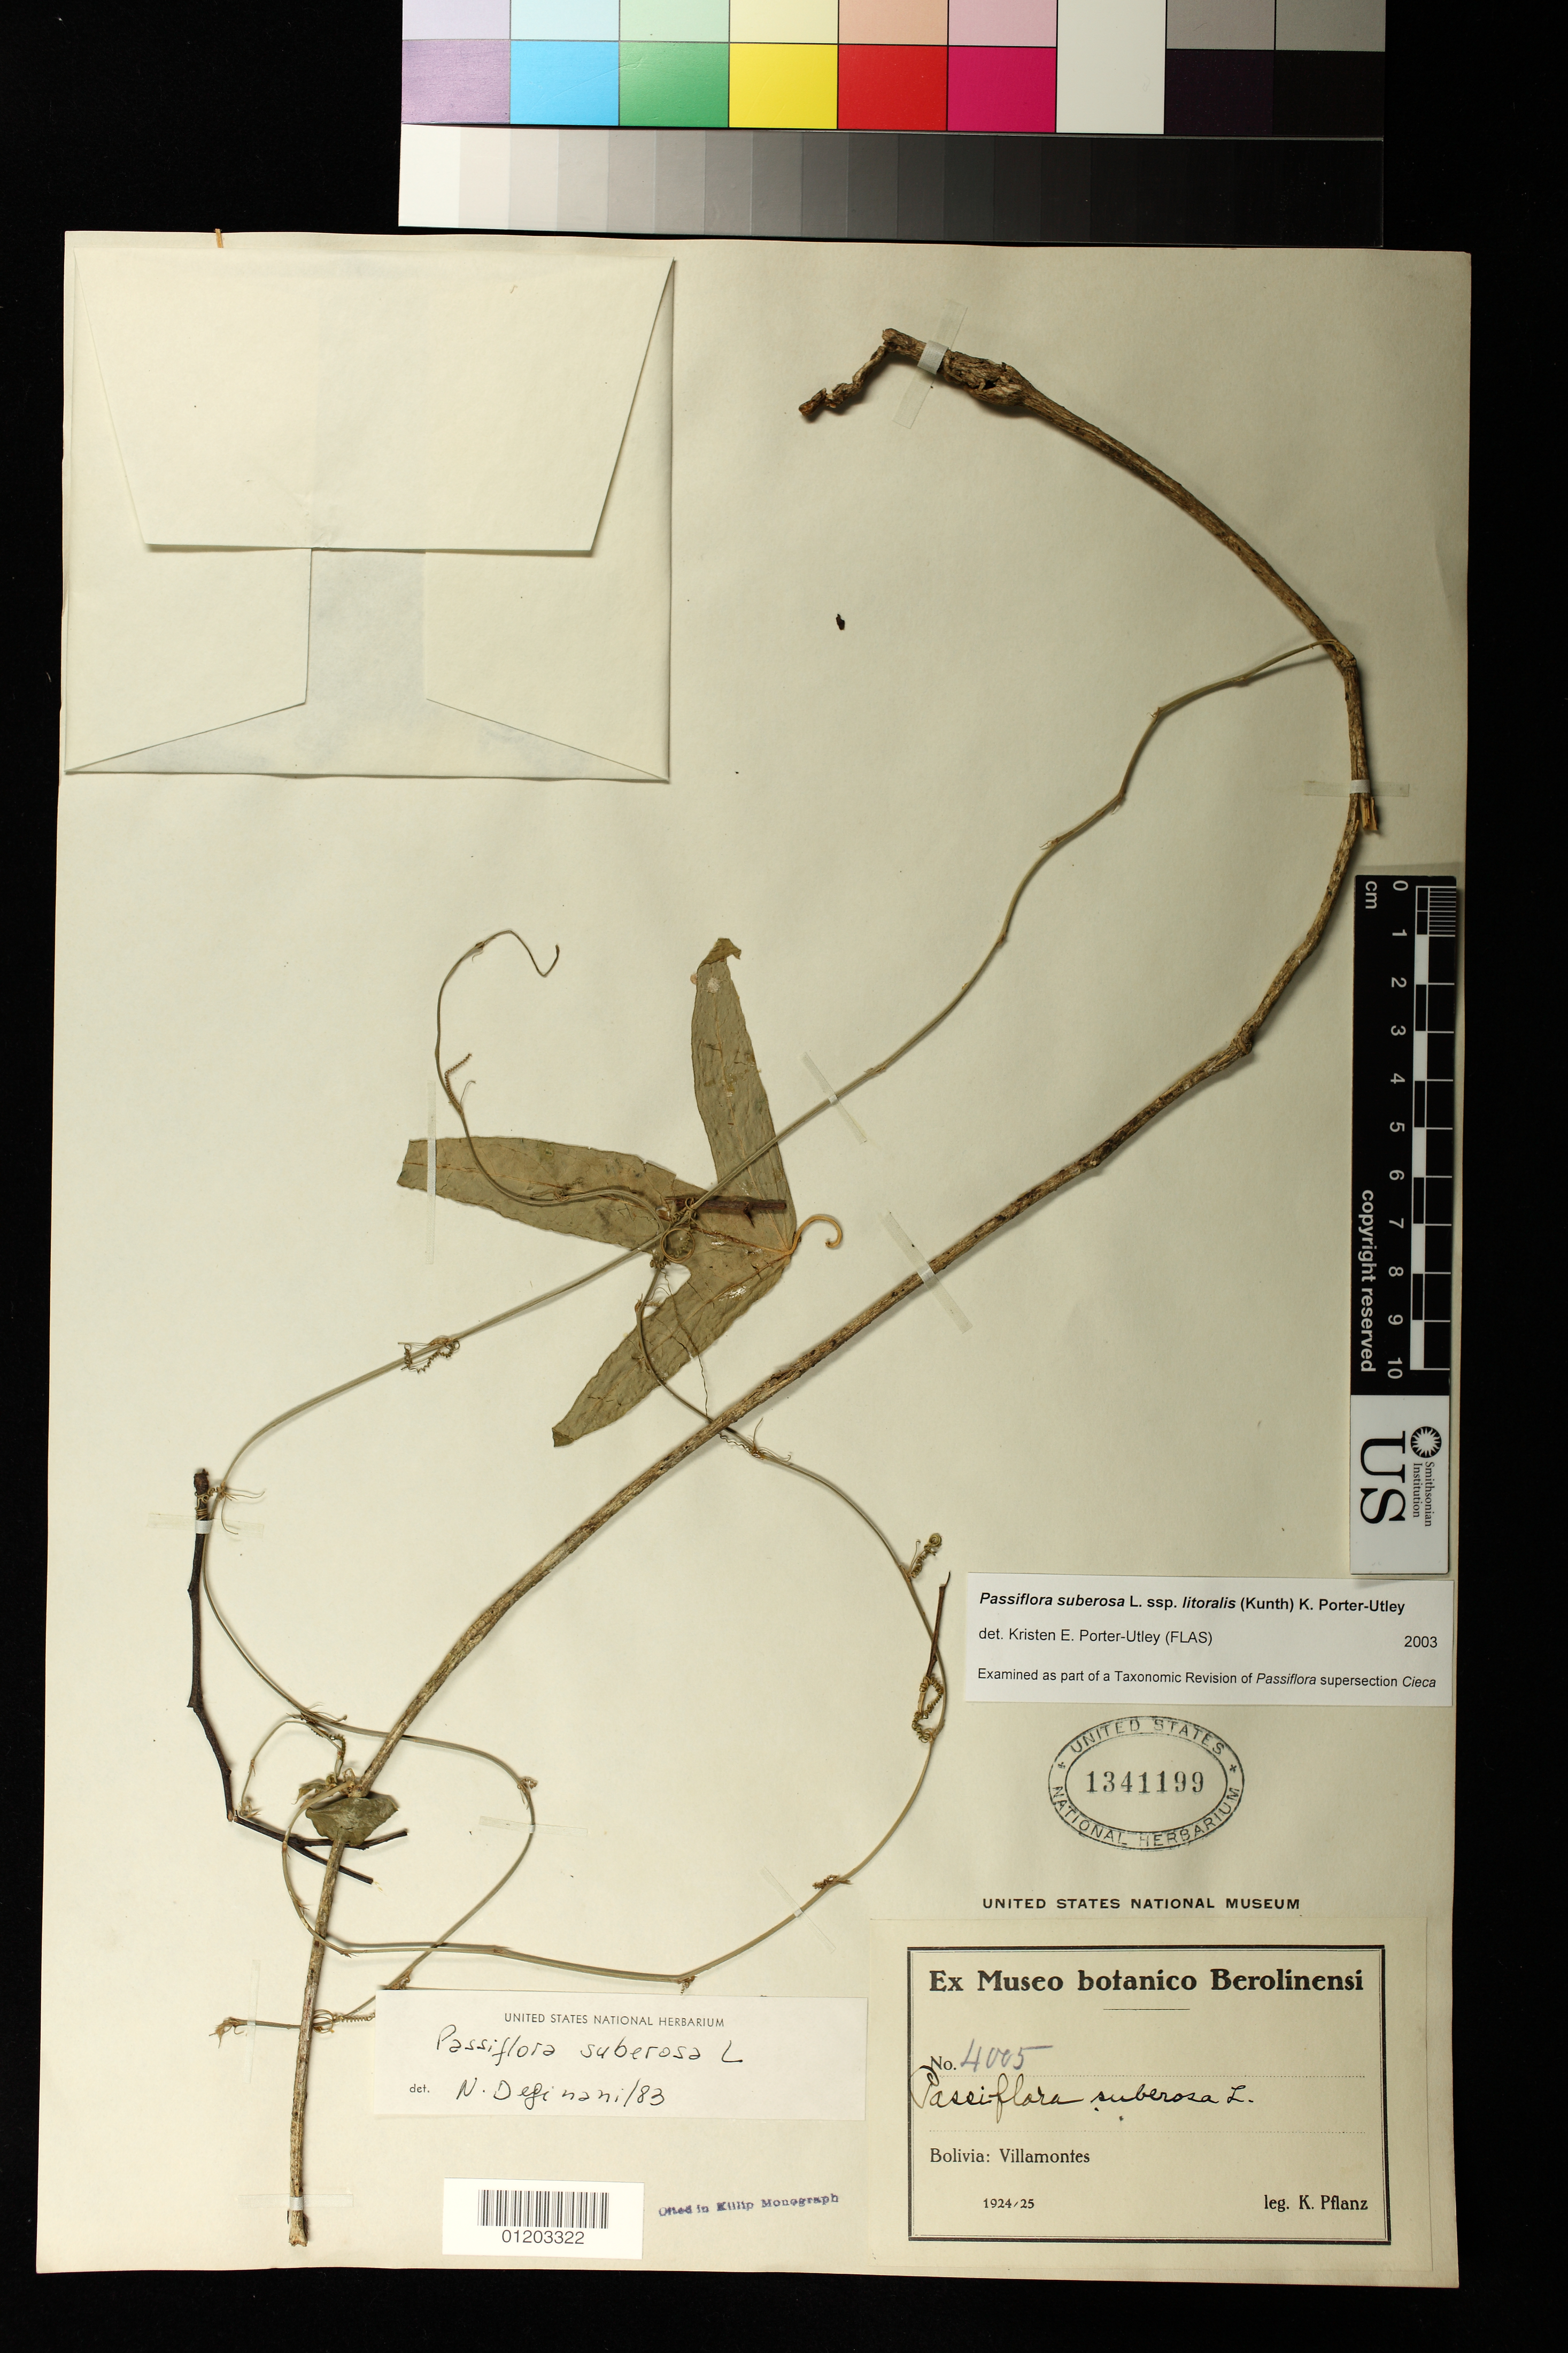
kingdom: Plantae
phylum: Tracheophyta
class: Magnoliopsida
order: Malpighiales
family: Passifloraceae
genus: Passiflora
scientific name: Passiflora suberosa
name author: L.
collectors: K. Pflanz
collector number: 4005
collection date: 1924-01-01/1925-12-31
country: Bolivia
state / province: Tarija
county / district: Villamotes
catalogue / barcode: US 1341199